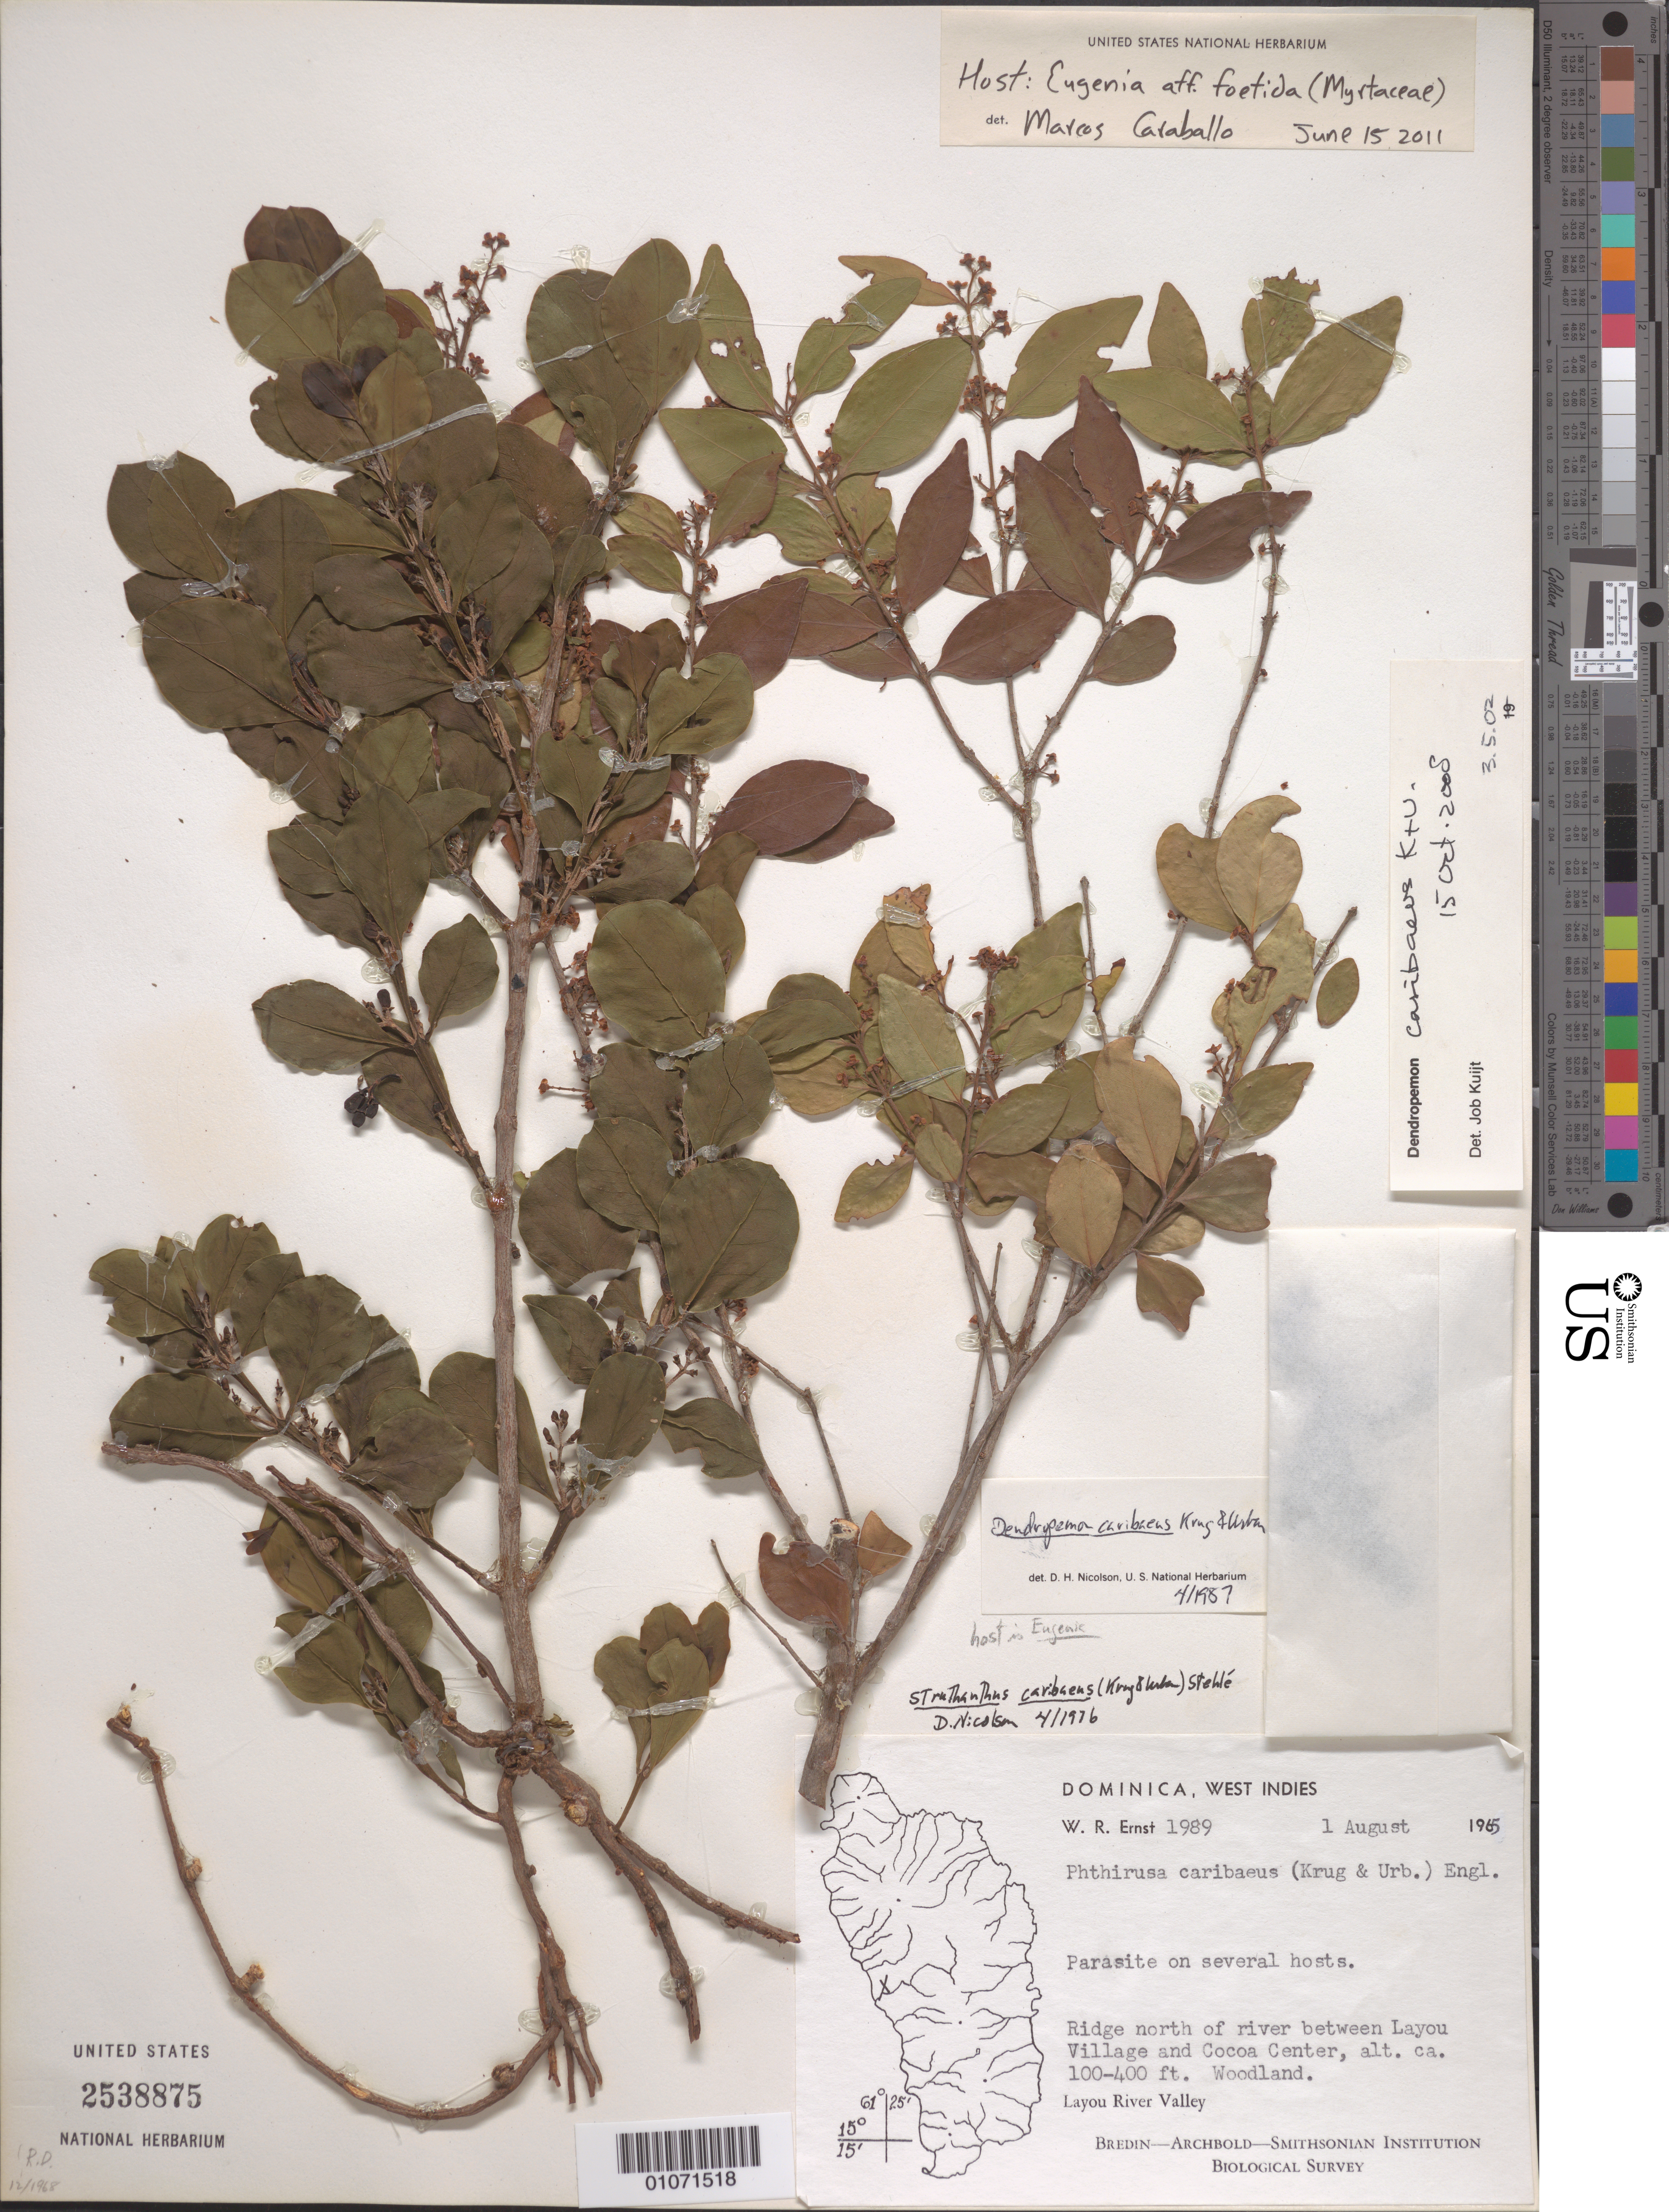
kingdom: Plantae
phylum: Tracheophyta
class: Magnoliopsida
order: Santalales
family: Loranthaceae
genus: Dendropemon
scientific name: Dendropemon caribaeus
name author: Krug & Urb.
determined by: Kuijt, Job, (CANADA)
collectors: W. R. Ernst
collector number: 1989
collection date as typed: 01 Aug 1965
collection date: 1965-08-01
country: Dominica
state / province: St. Joseph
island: Dominica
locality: Ridge north of river between Layou Village and Cocoa Center.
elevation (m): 30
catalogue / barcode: US 2538875